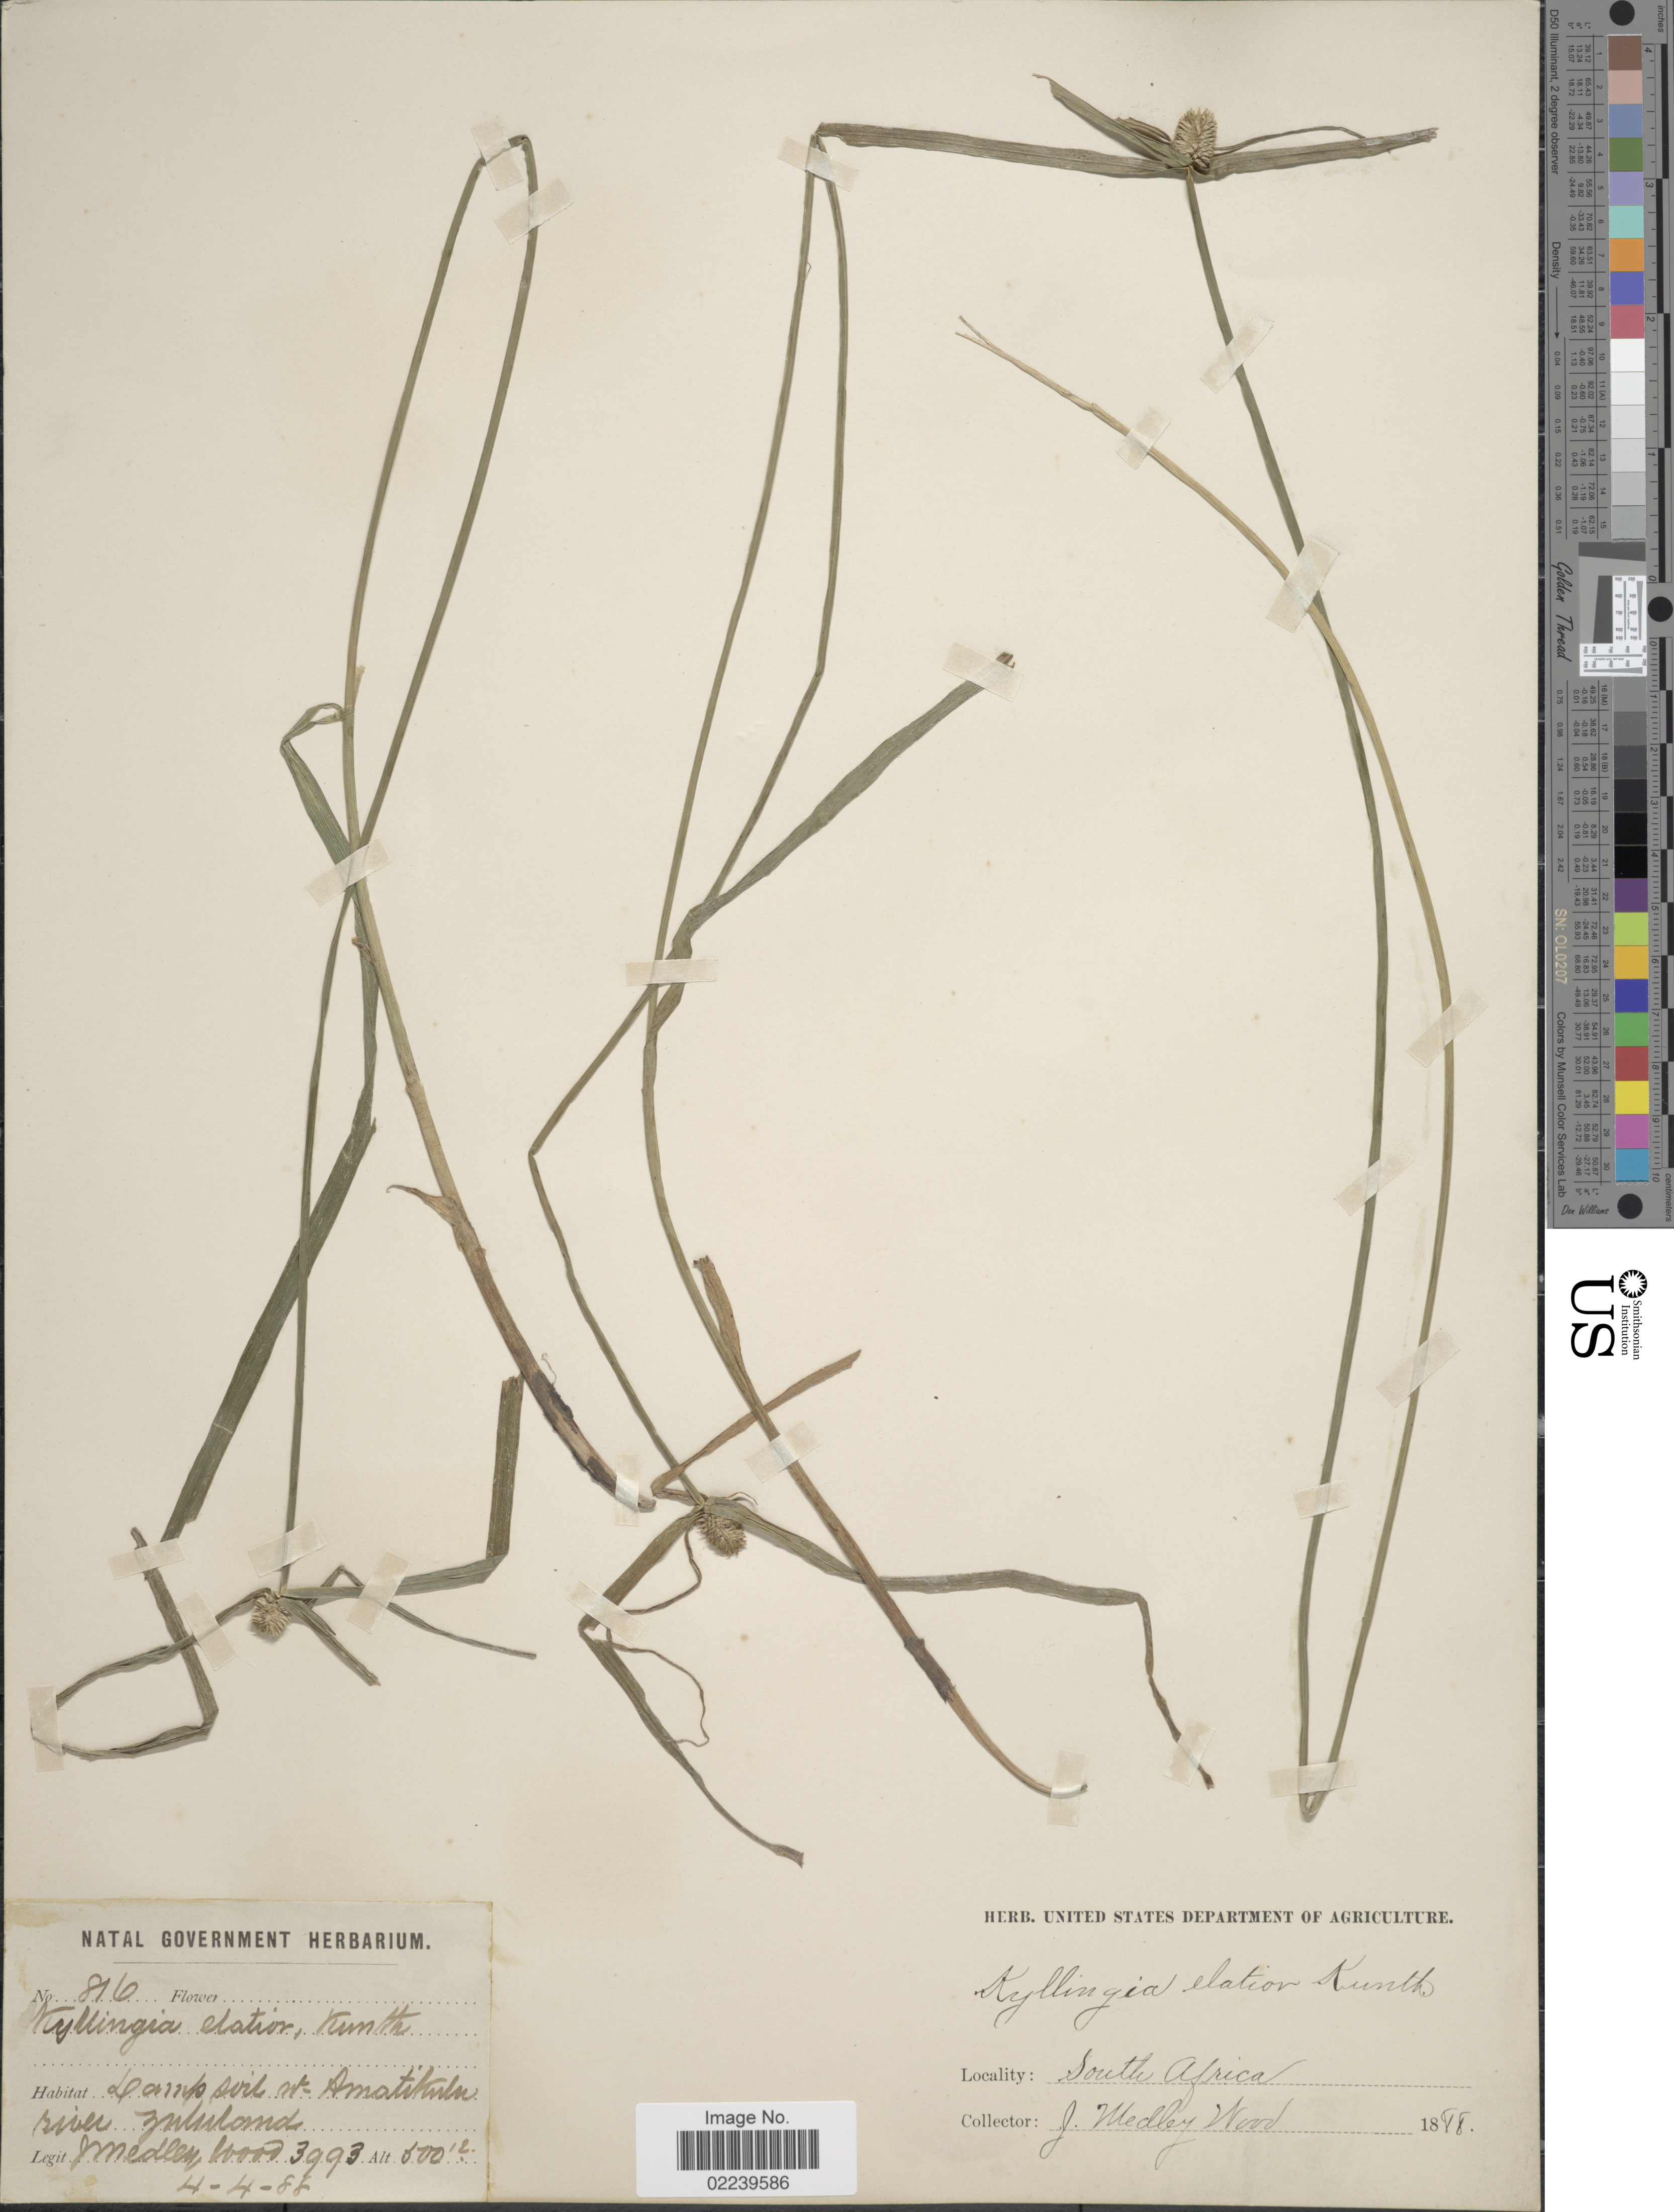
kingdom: Plantae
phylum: Tracheophyta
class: Liliopsida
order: Poales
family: Cyperaceae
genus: Cyperus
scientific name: Cyperus ruwenzoriensis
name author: (C.B. Clarke) Huygh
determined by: Strong, M. T., (US), Smithsonian Institution - National Museum of Natural History (UNITED STATES)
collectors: J. Medley Wood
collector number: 816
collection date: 1886-04-04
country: South Africa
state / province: KwaZulu-Natal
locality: w. Amatikulu river, Zululand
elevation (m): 152